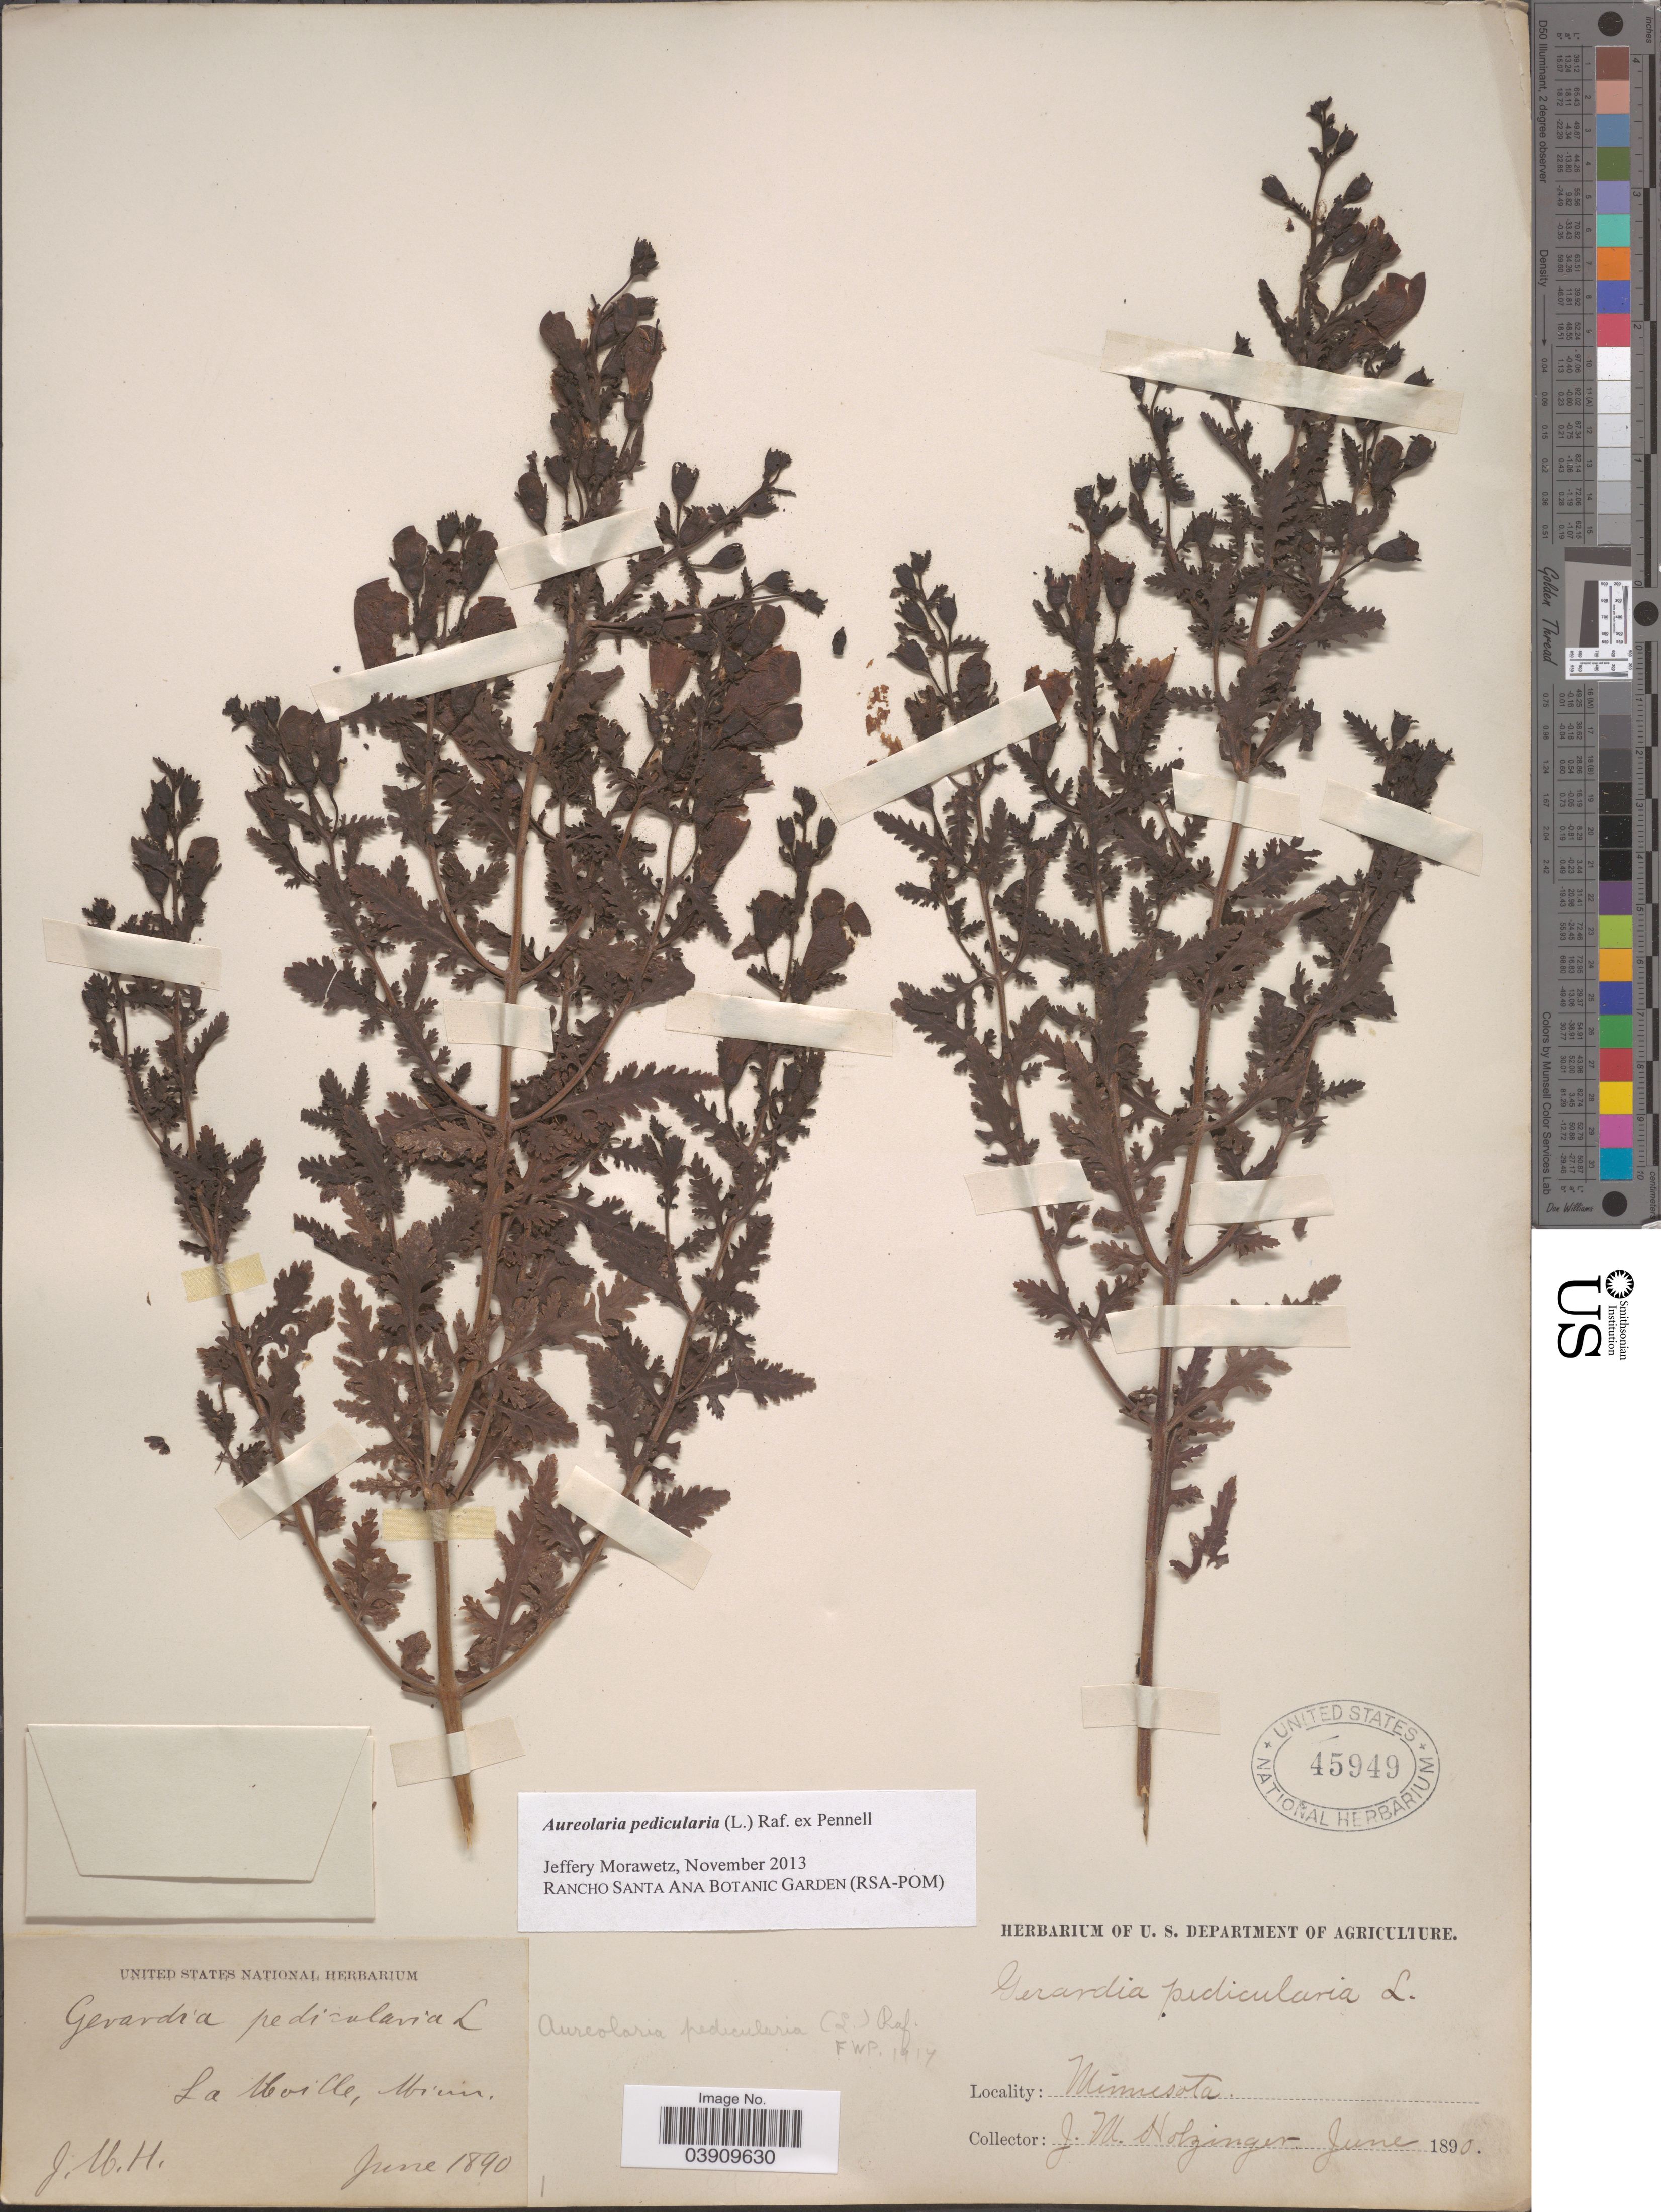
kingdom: Plantae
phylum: Tracheophyta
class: Magnoliopsida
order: Lamiales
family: Orobanchaceae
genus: Aureolaria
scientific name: Aureolaria pedicularia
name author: (L.) Raf. ex Farw.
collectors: J. M. Holzinger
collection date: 1890-06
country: United States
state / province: Minnesota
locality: La Moille.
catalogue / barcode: US 45949